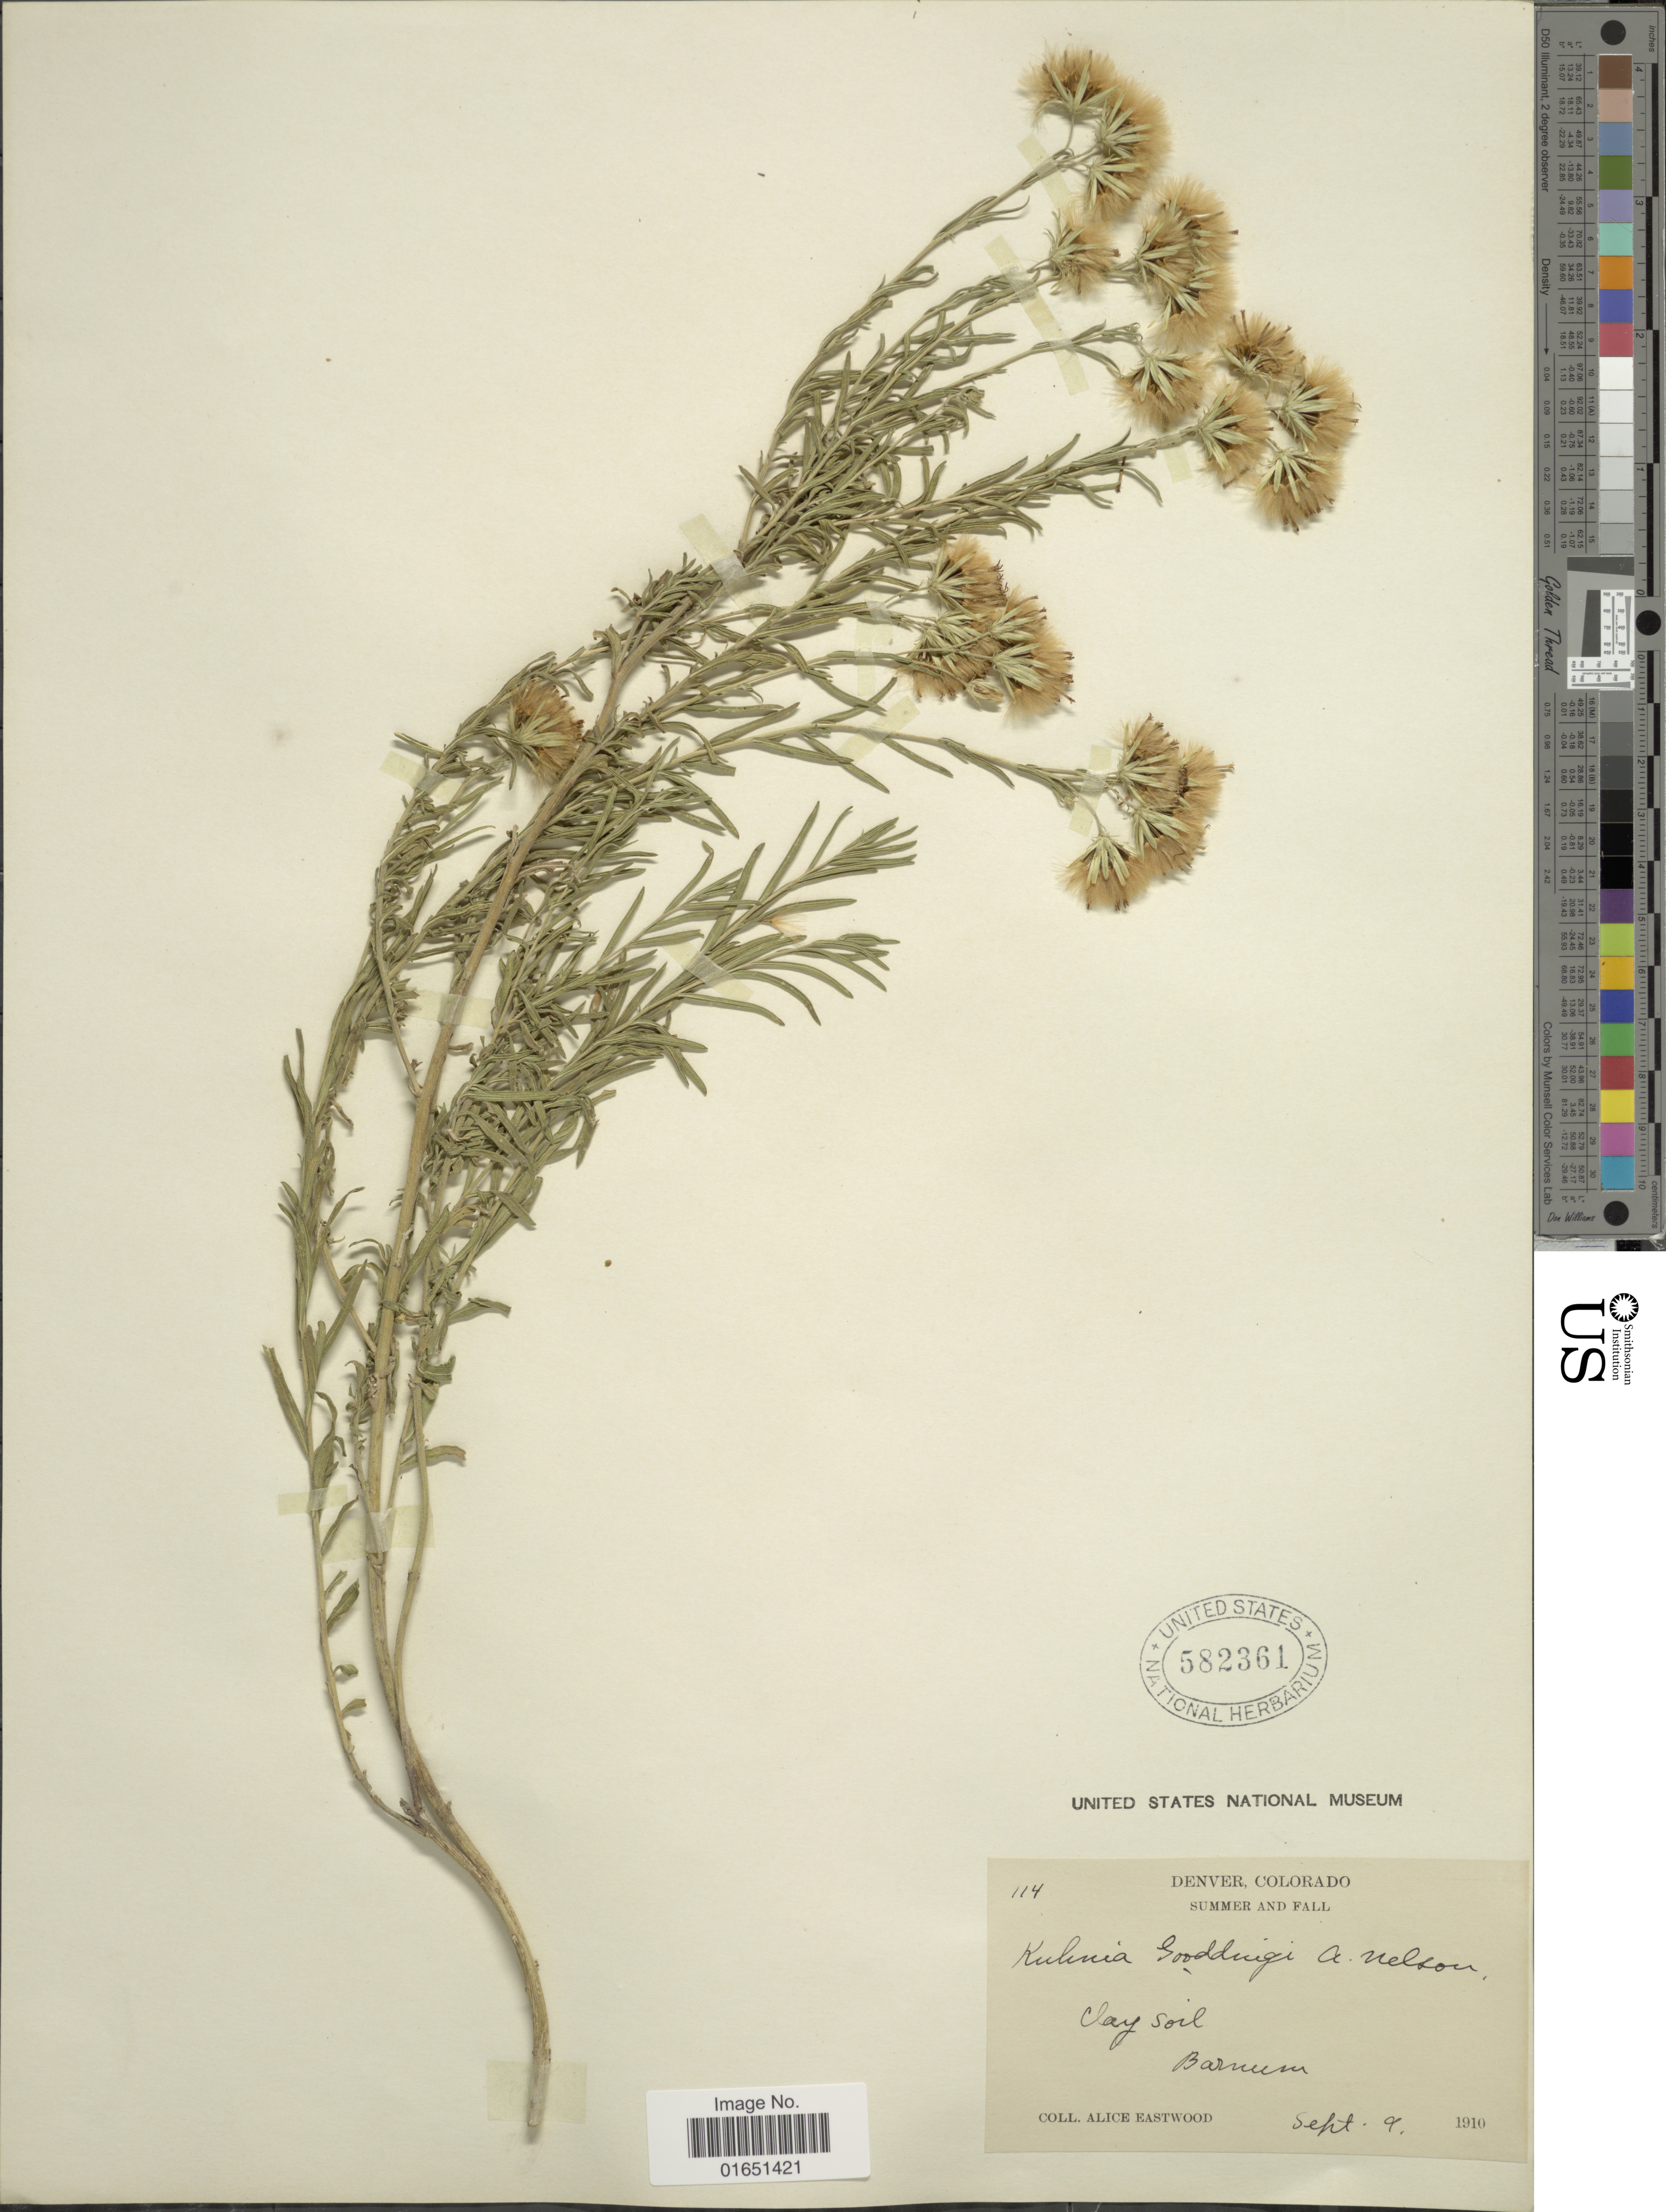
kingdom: Plantae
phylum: Tracheophyta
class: Magnoliopsida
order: Asterales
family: Asteraceae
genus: Brickellia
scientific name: Brickellia rosmarinifolia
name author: (Vent.) W.A. Weber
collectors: A. Eastwood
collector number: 114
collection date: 1910-09-09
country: United States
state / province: Colorado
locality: Denver, Summer and Fall, Clay soil, Barnum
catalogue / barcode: US 582361